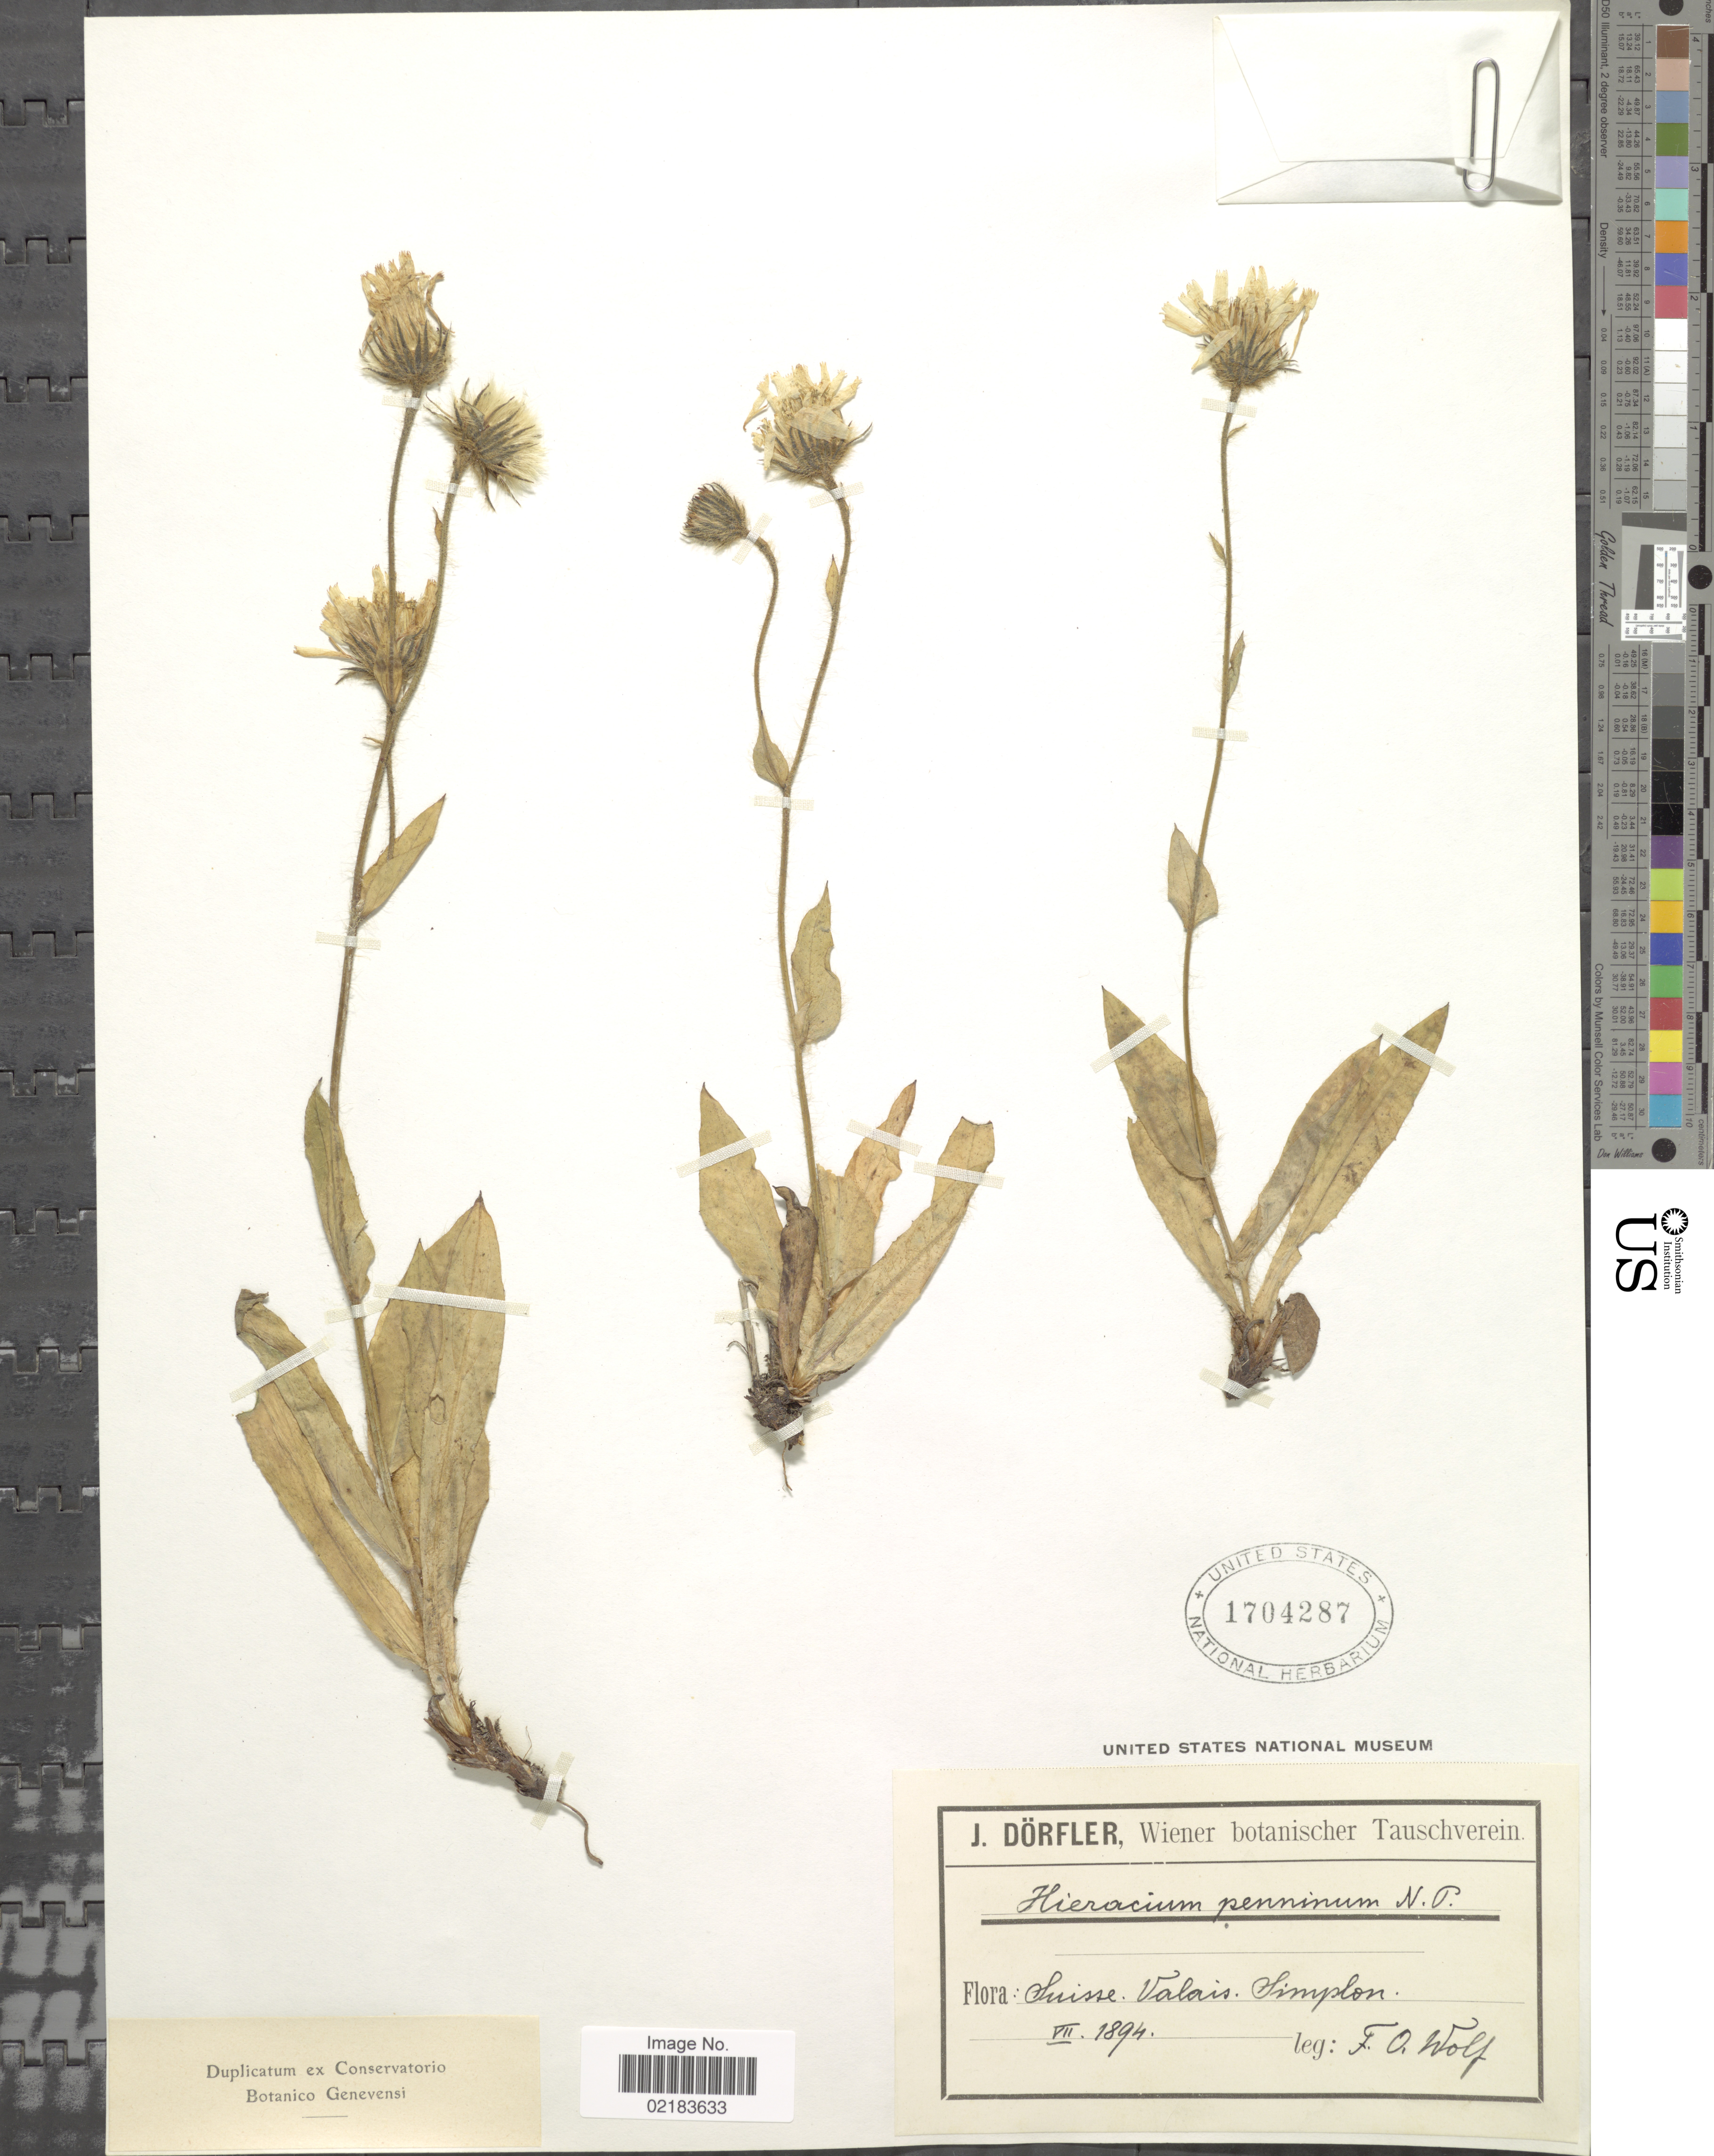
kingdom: Plantae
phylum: Tracheophyta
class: Magnoliopsida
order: Asterales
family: Asteraceae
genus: Hieracium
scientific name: Hieracium chlorifolium subsp. pseudopenninum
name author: Zahn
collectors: F. Wolf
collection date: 1894-07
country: Switzerland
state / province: Valais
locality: Suisse. Valais. Simplon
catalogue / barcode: US 1704287